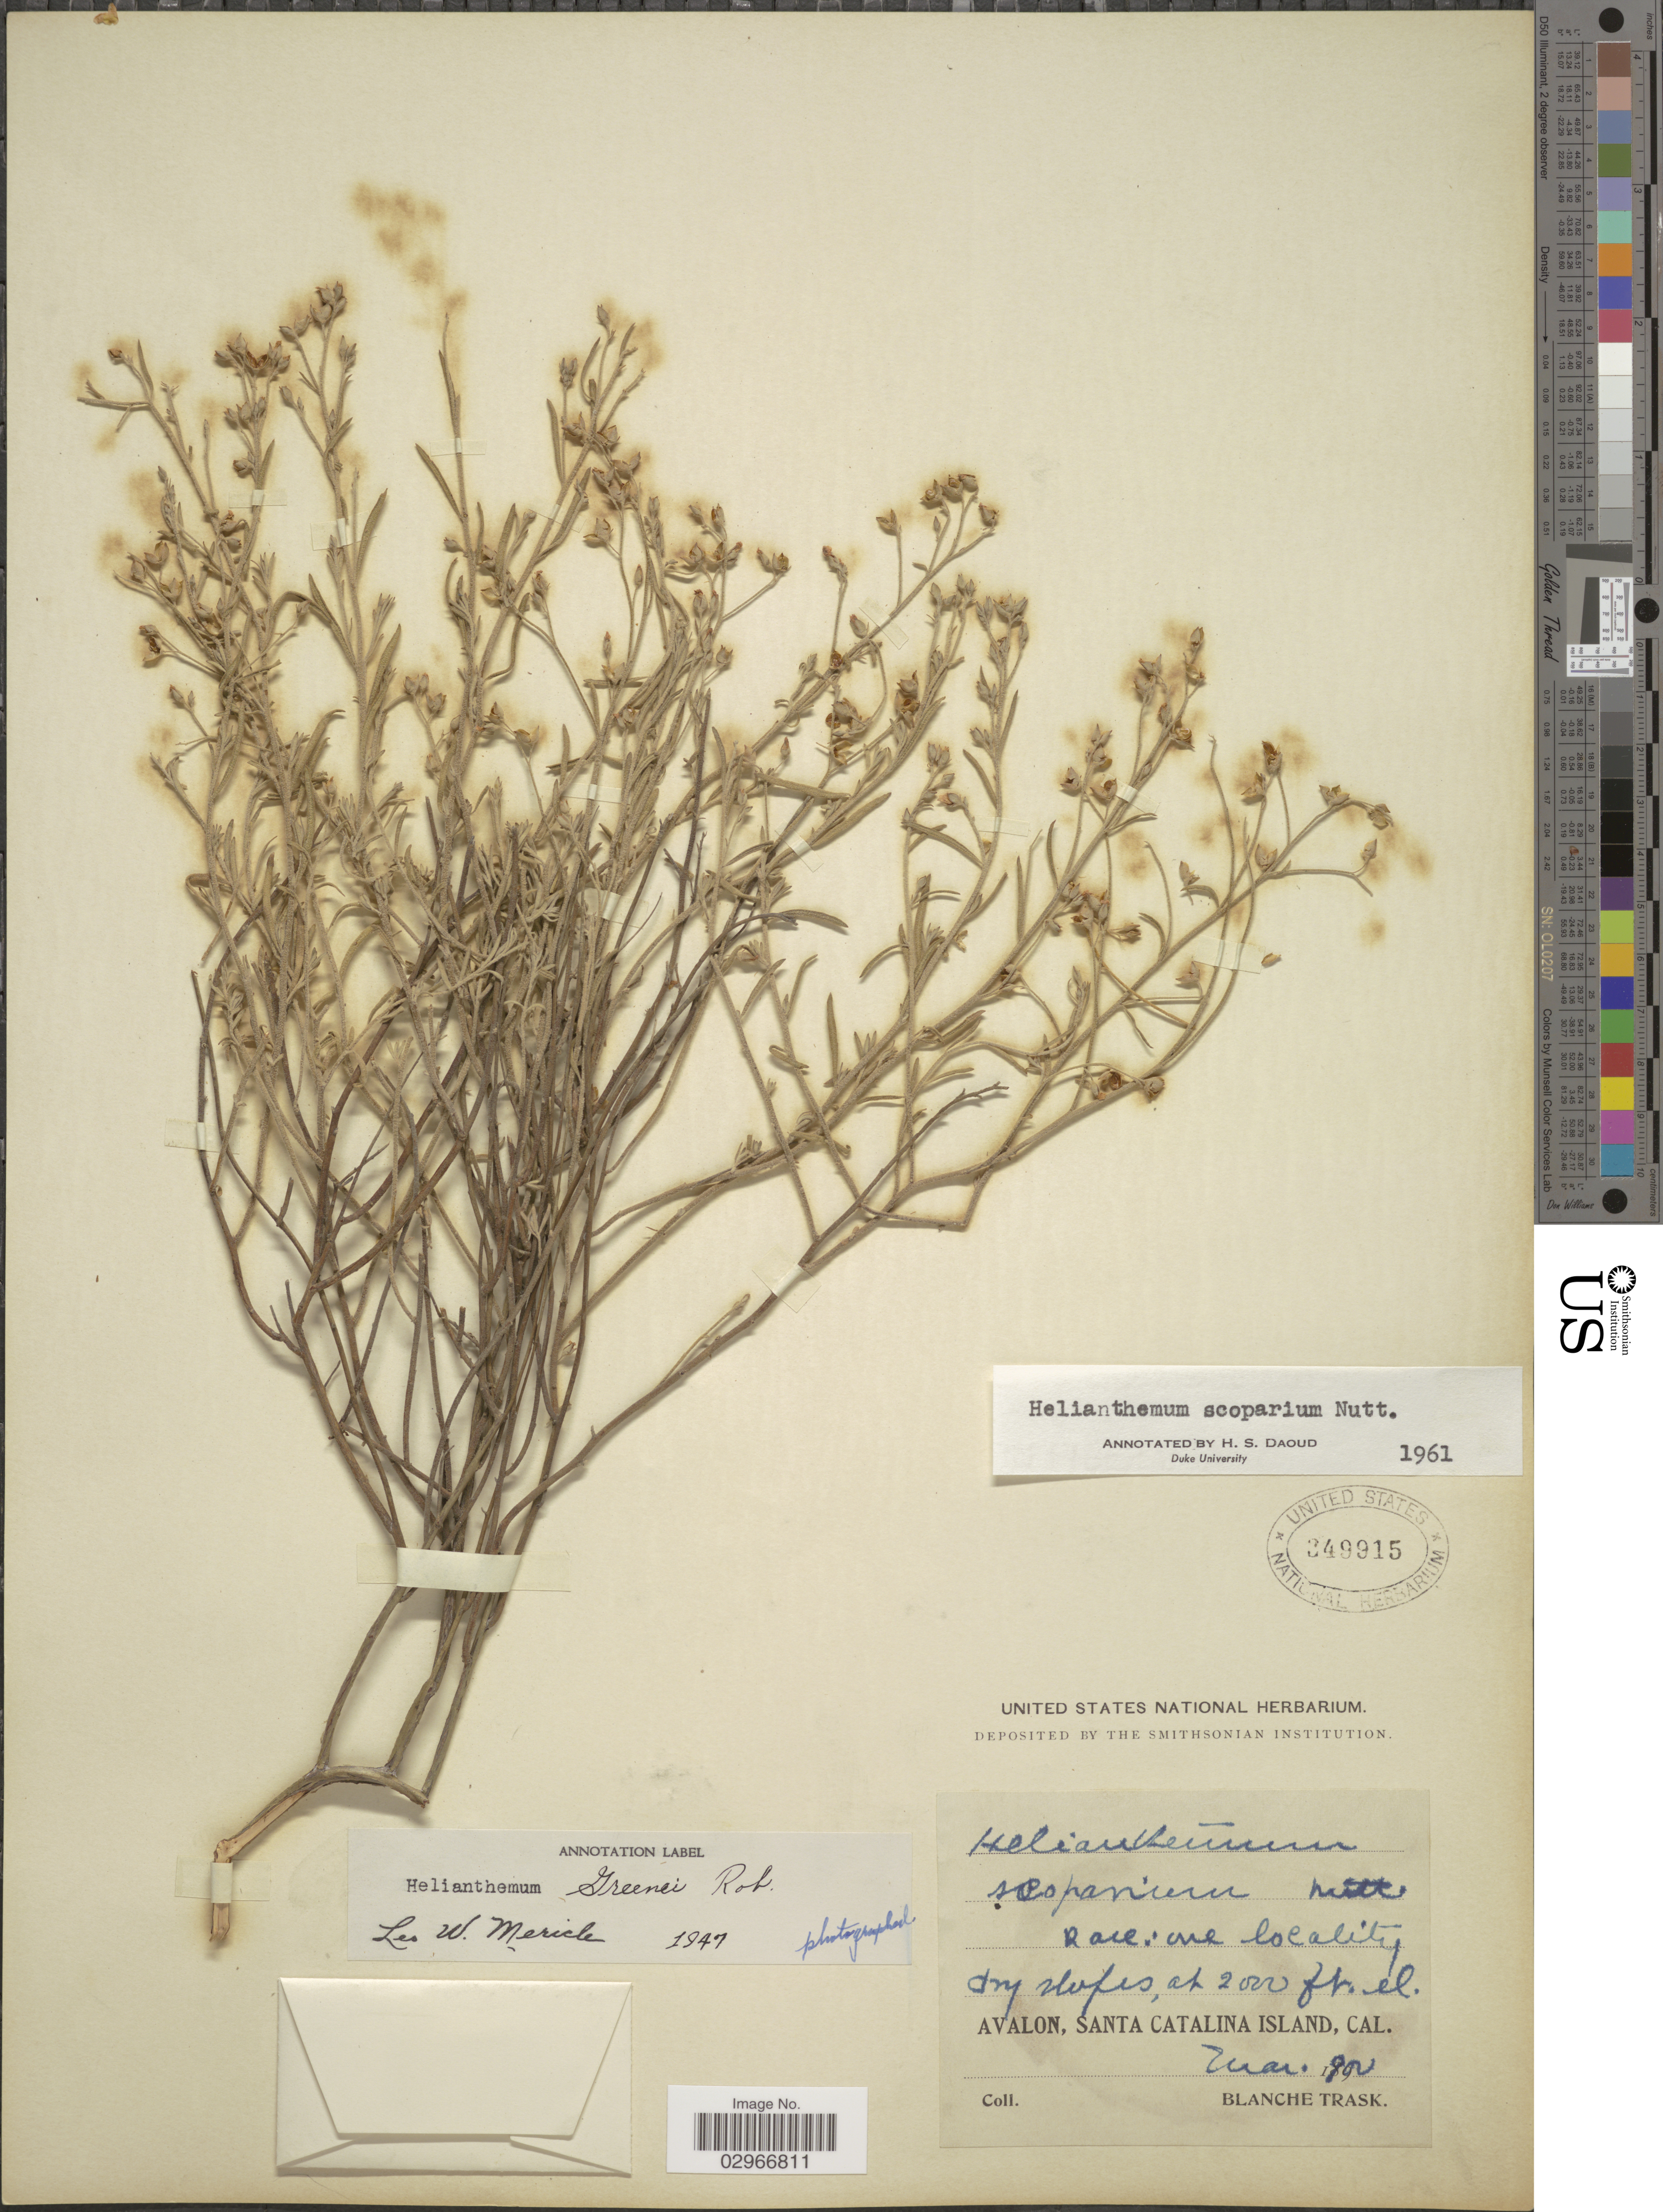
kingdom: Plantae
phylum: Tracheophyta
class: Magnoliopsida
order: Malvales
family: Cistaceae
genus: Helianthemum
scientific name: Helianthemum scoparium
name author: Nutt. ex Torr. & A. Gray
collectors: B. Trask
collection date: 1900-05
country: United States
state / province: California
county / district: Los Angeles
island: Santa Catalina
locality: Avalon, Santa Catalina Island.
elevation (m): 610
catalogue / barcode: US 349915